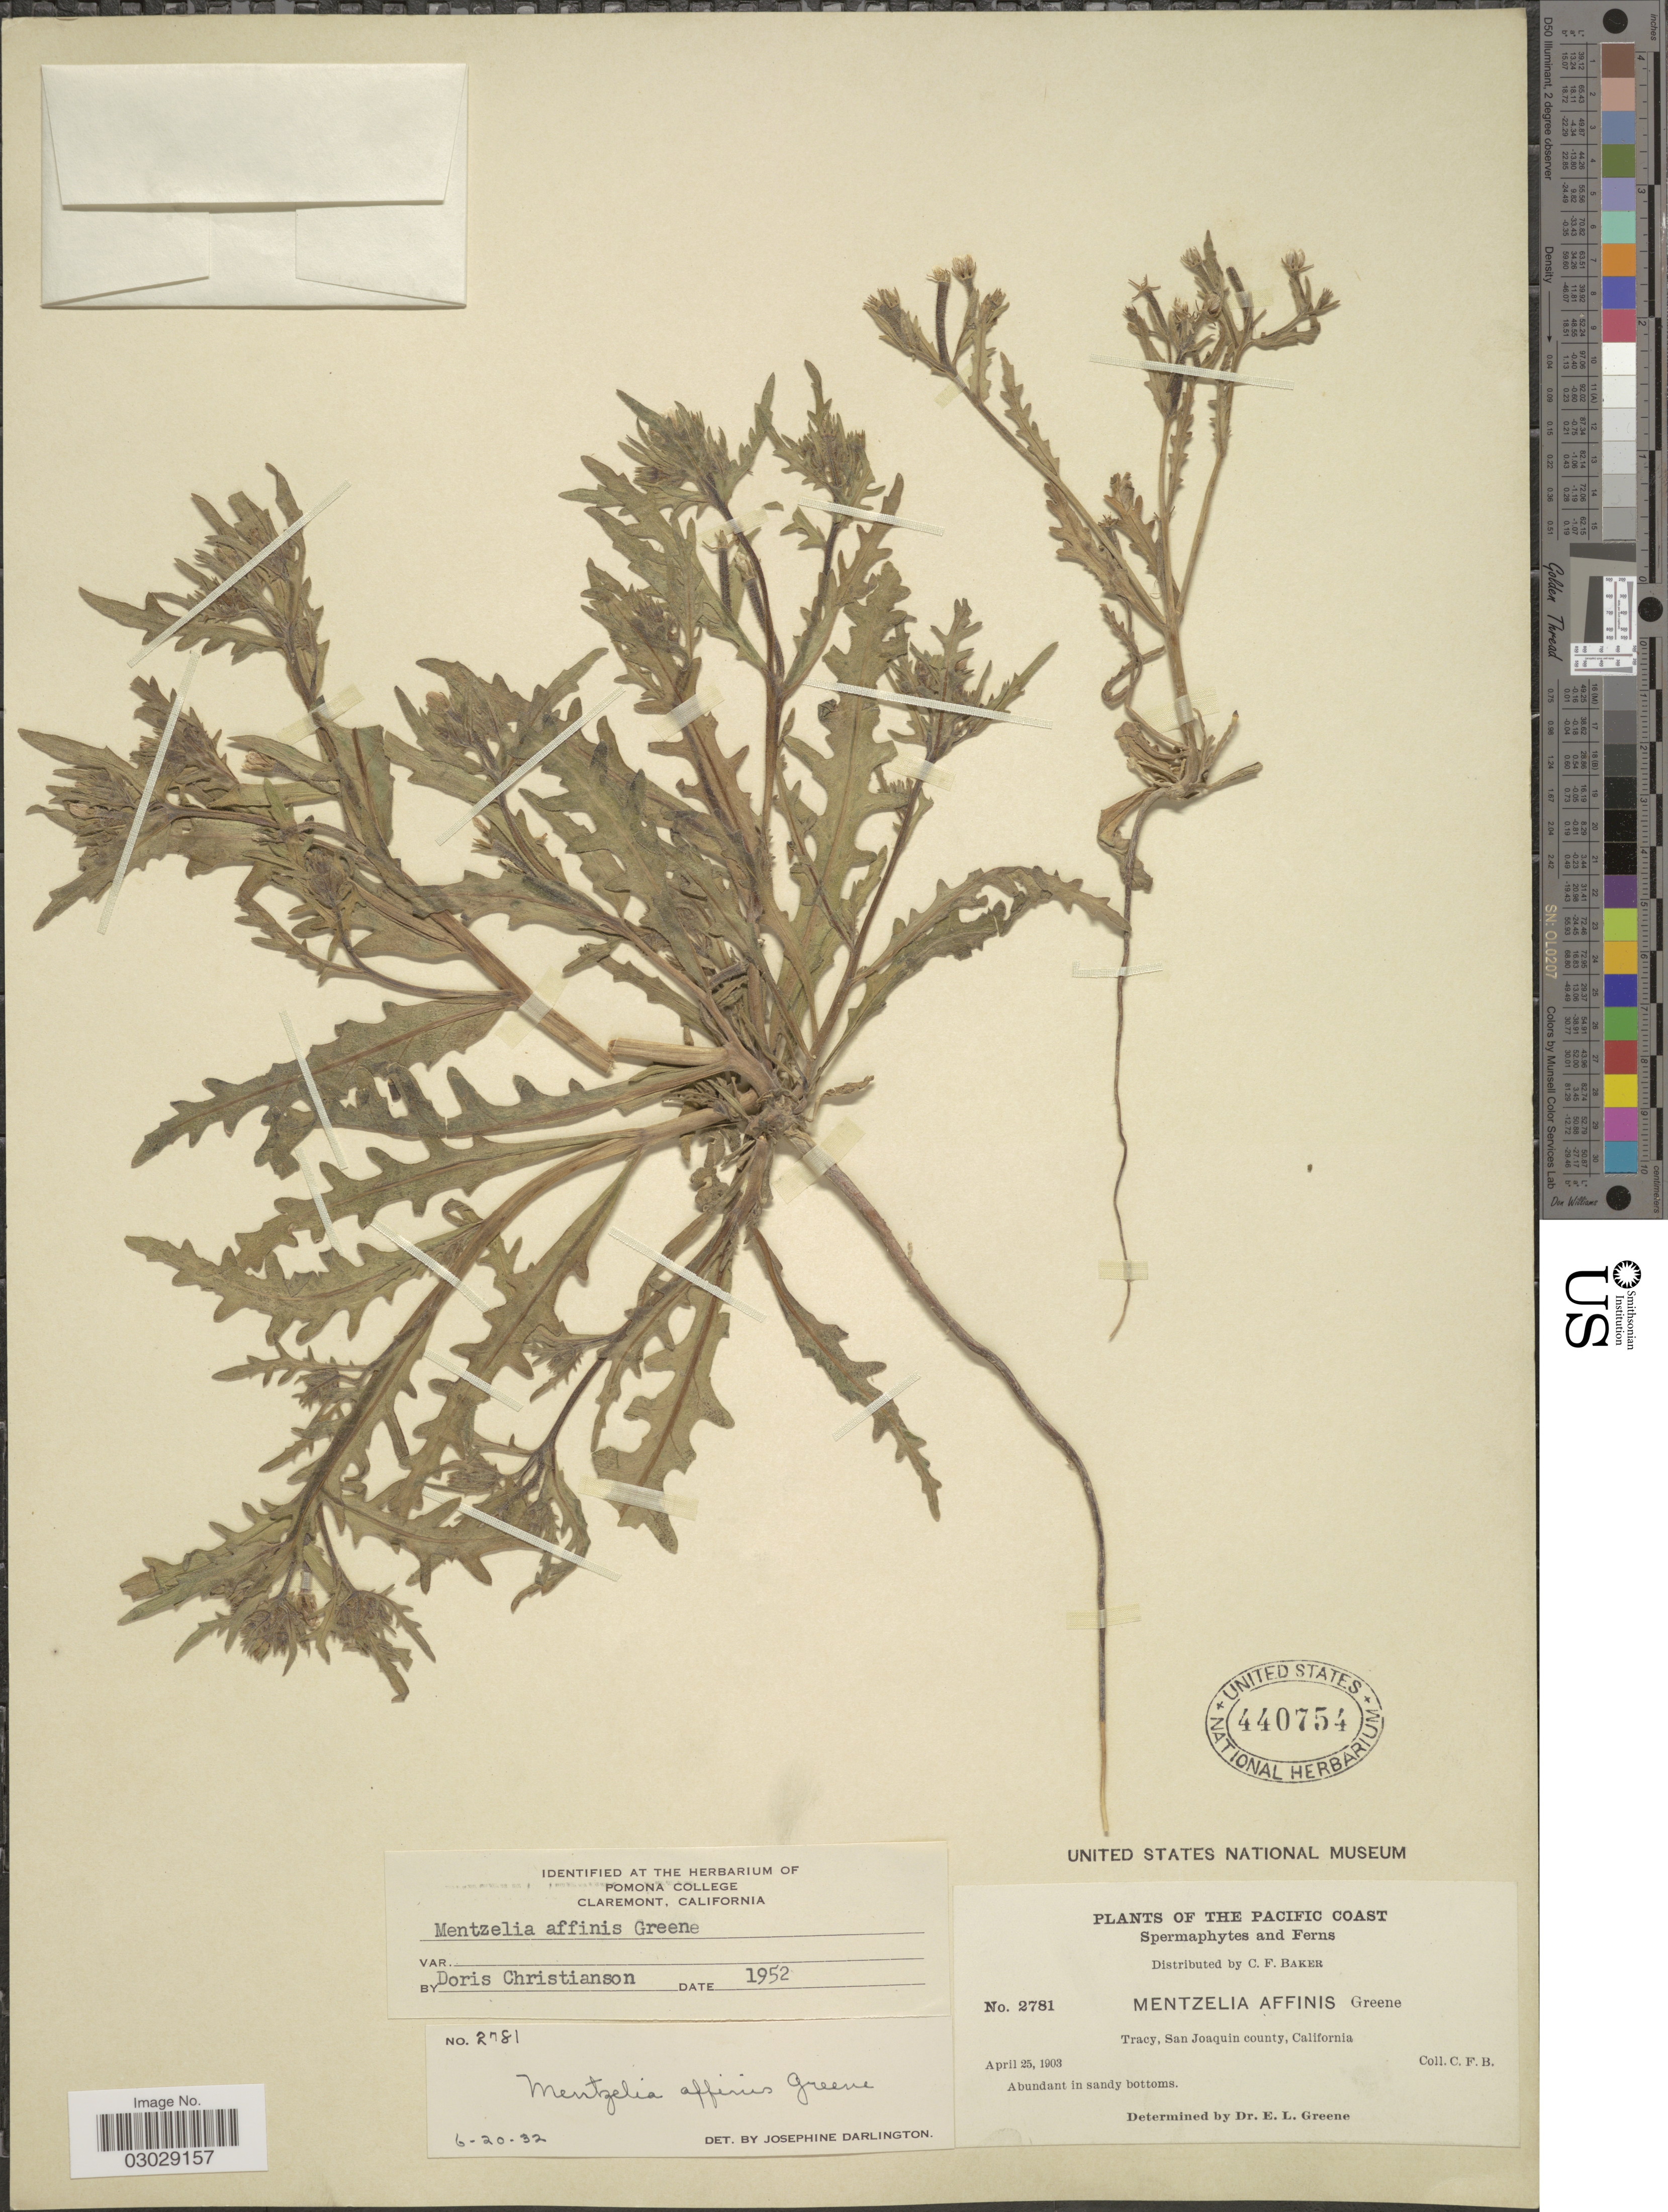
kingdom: Plantae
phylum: Tracheophyta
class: Magnoliopsida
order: Cornales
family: Loasaceae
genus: Mentzelia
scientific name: Mentzelia affinis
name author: Greene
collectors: C. F. Baker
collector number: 2781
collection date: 1903-04-25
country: United States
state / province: California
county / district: San Joaquin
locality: The Pacific Coast. Tracy, San Joaquin county.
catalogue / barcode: US 440754